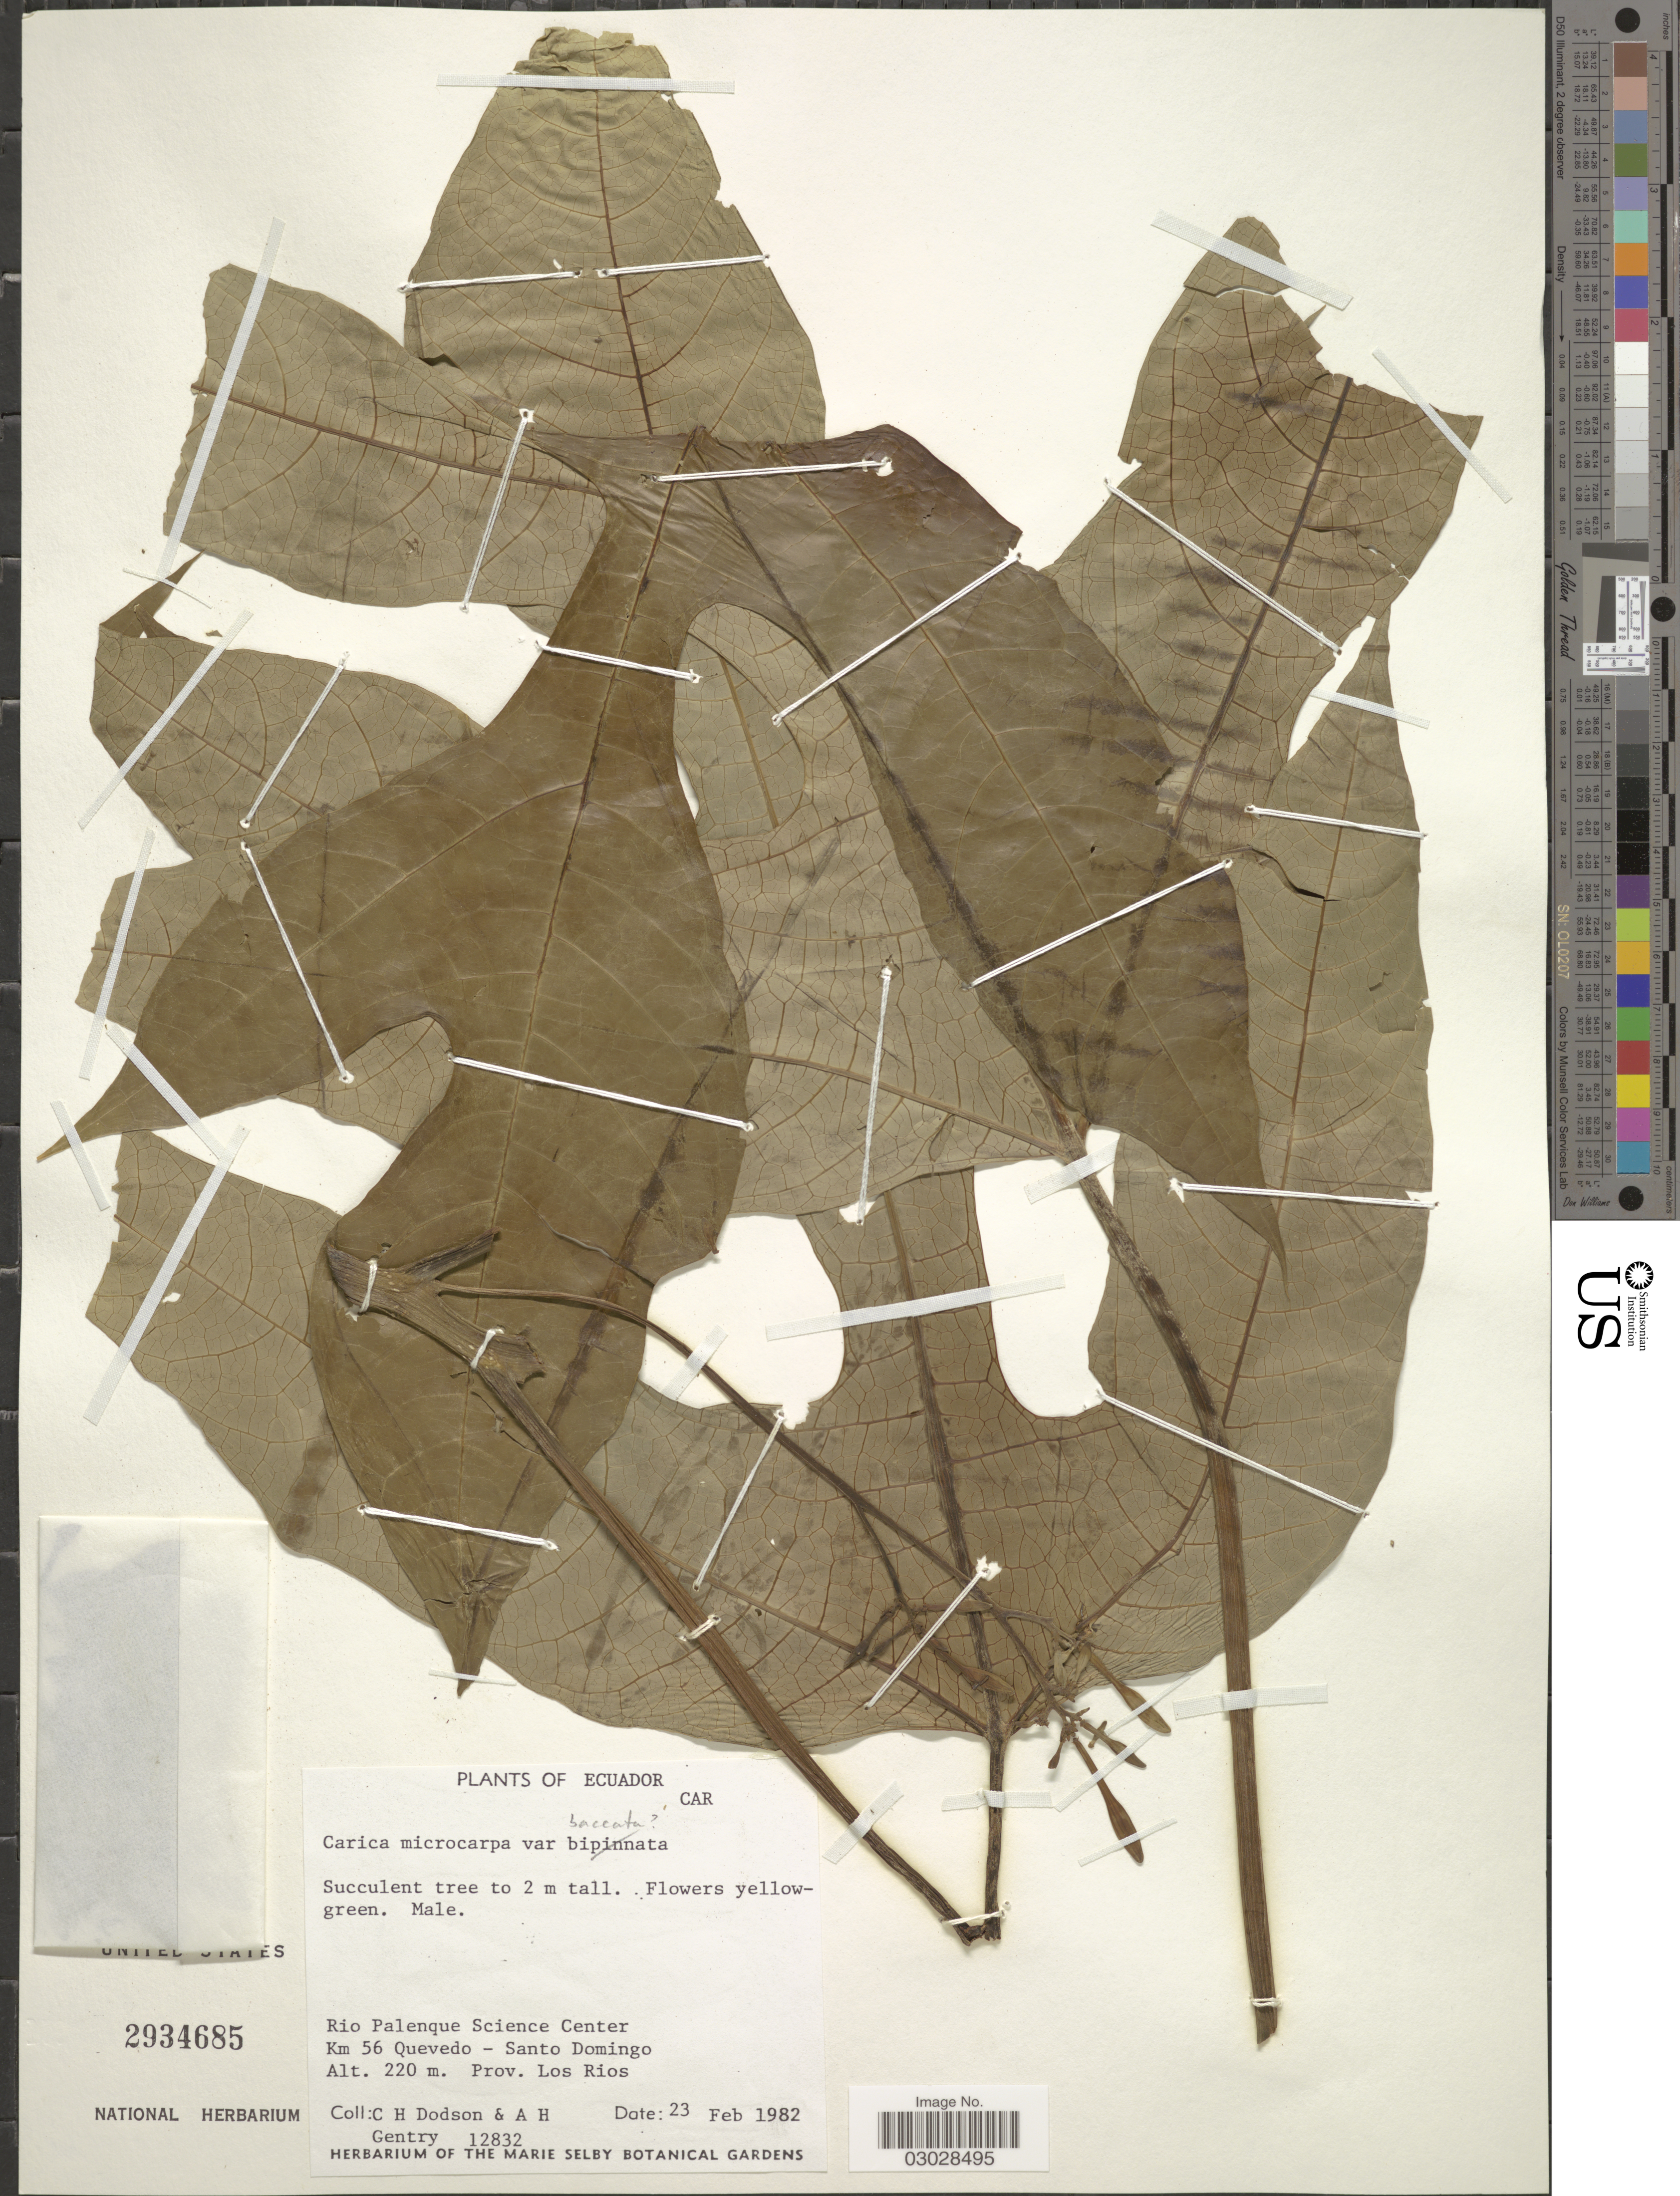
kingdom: Plantae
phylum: Tracheophyta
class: Magnoliopsida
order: Brassicales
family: Caricaceae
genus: Carica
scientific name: Carica microcarpa subsp. baccata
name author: (Heilborn) V.M. Badillo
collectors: C. H. Dodson & A. H. Gentry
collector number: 12832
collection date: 1982-02-23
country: Ecuador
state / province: Los Ríos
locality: Rio Palenque Science Center Km 56 Quevedo - Santo Domingo, Prov. Los Rios.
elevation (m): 220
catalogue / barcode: US 2934685